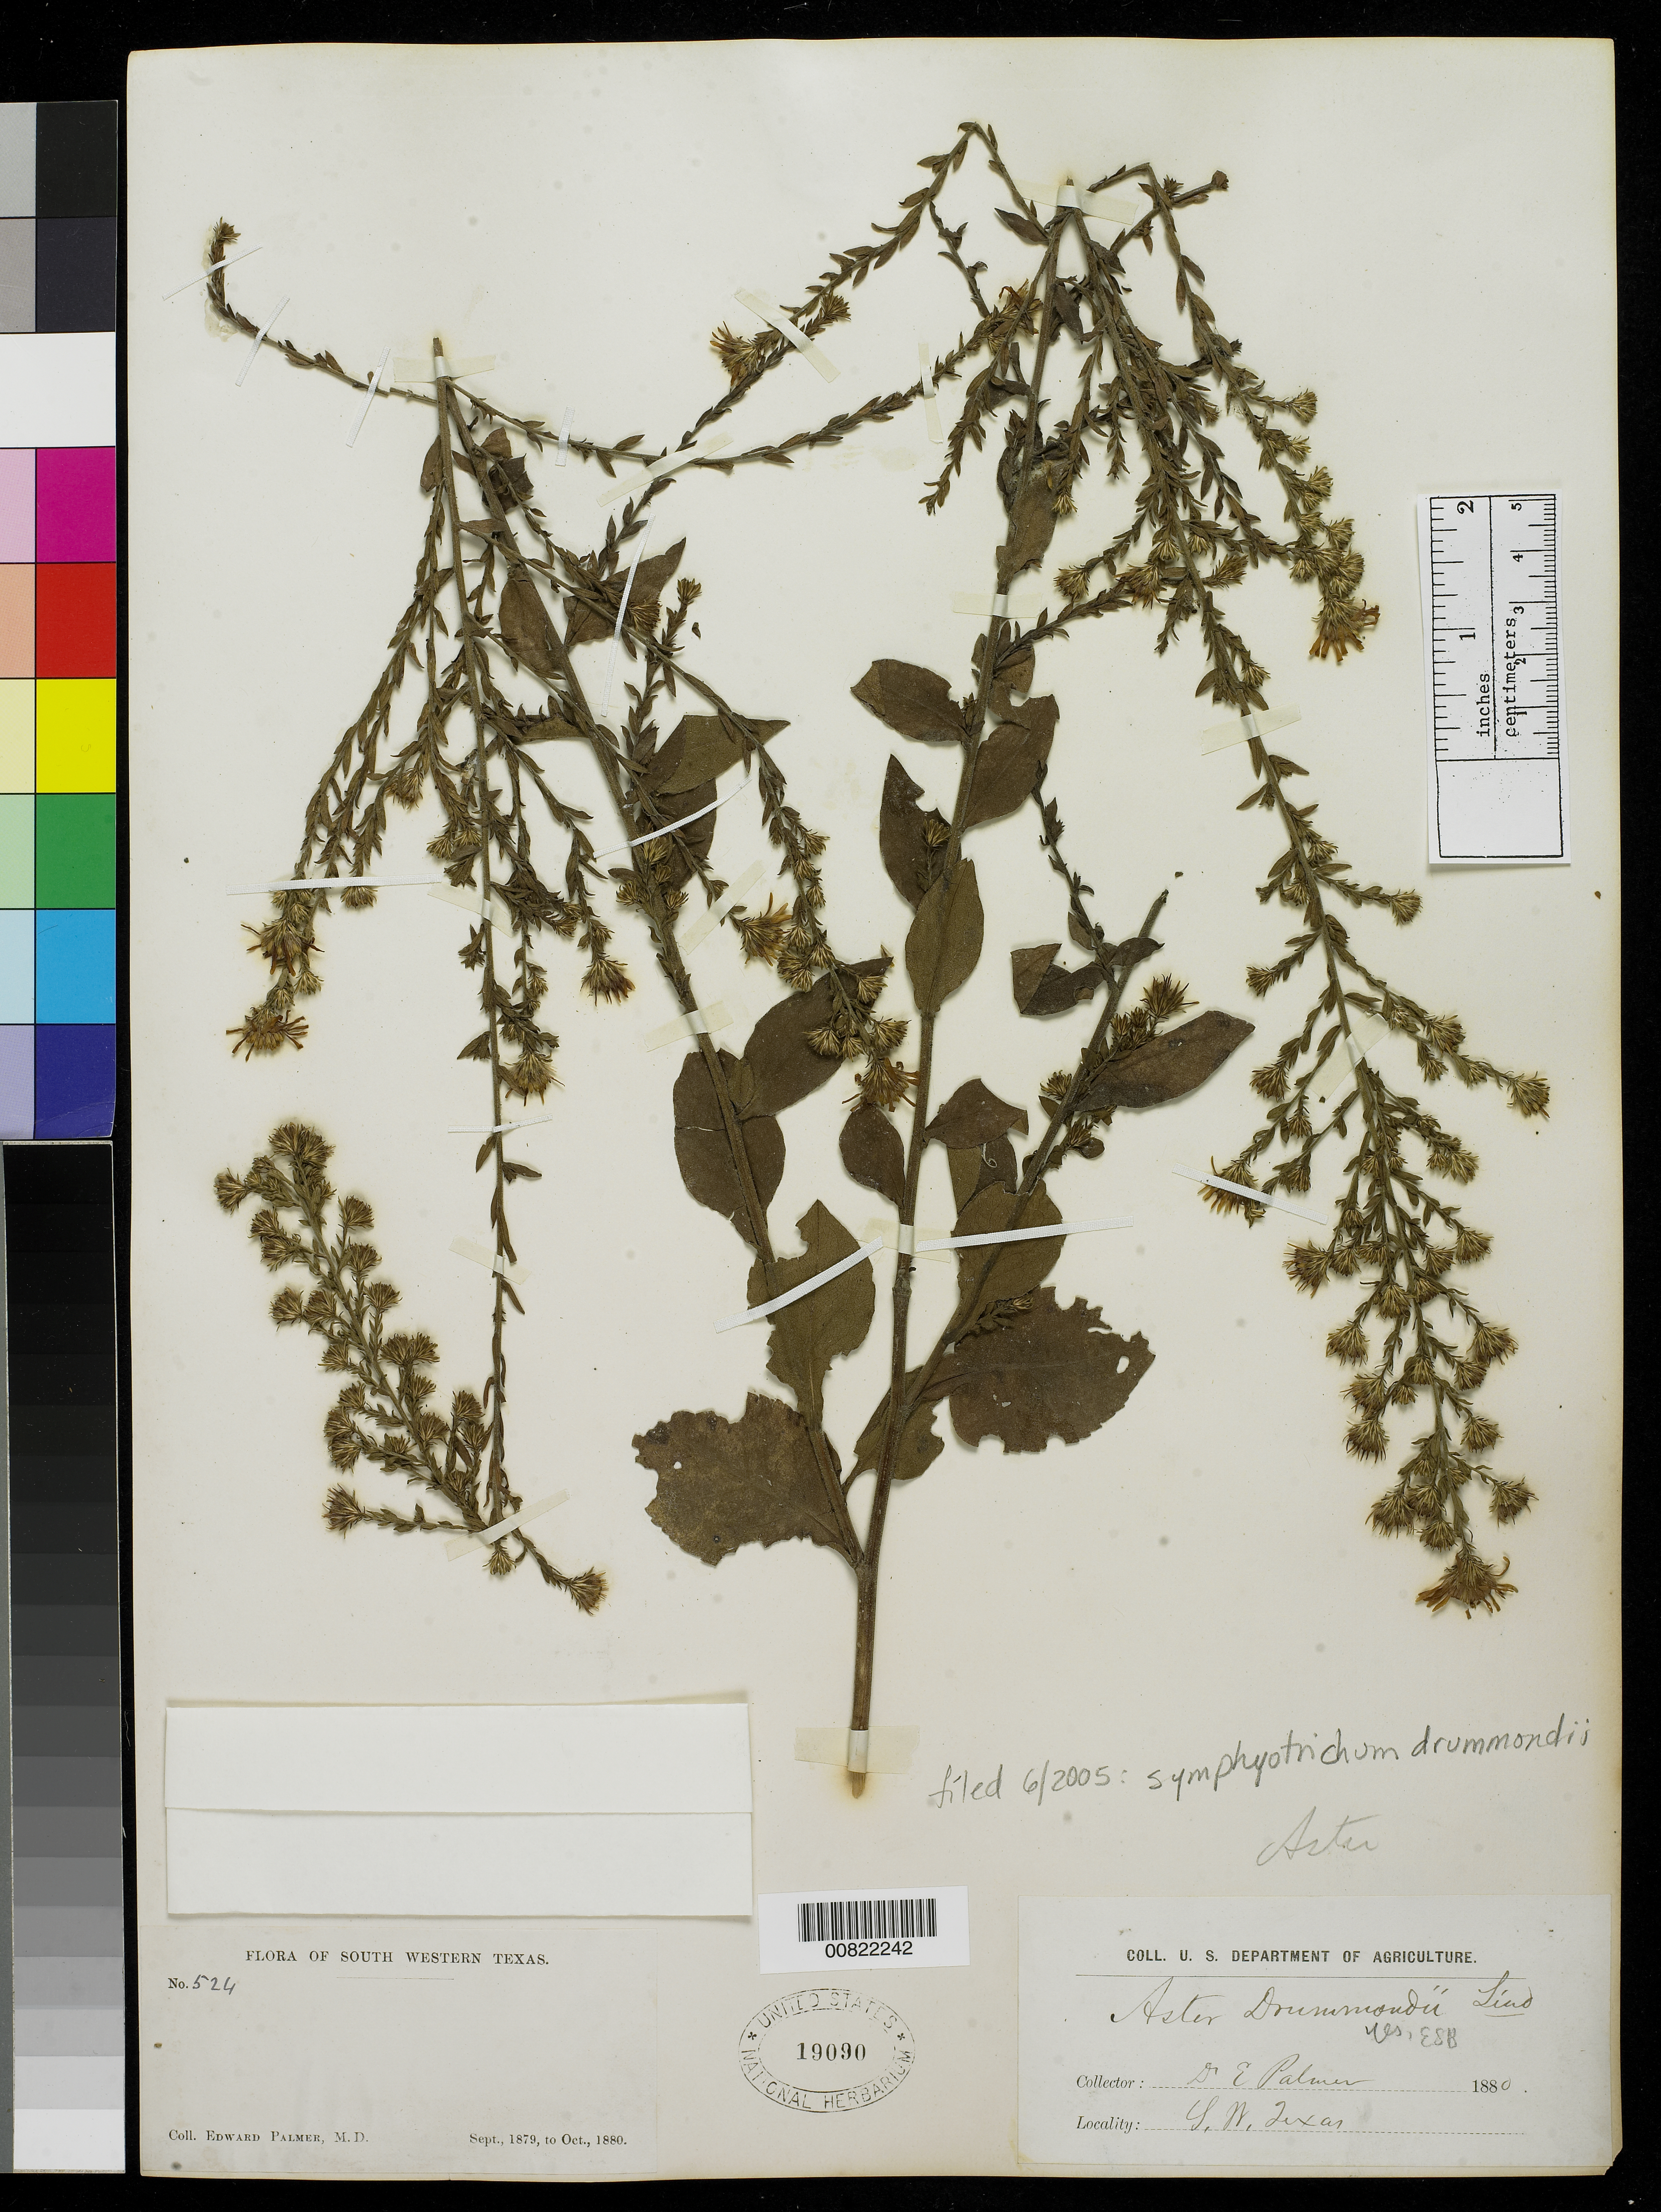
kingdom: Plantae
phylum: Tracheophyta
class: Magnoliopsida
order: Asterales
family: Asteraceae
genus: Symphyotrichum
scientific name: Symphyotrichum drummondii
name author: (Lindl.) G.L. Nesom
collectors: E. Palmer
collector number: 524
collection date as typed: Sep 1879 to -- Oct 1880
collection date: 1879-09/1880-10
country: United States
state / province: Texas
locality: South Western Texas.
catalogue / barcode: US 19090